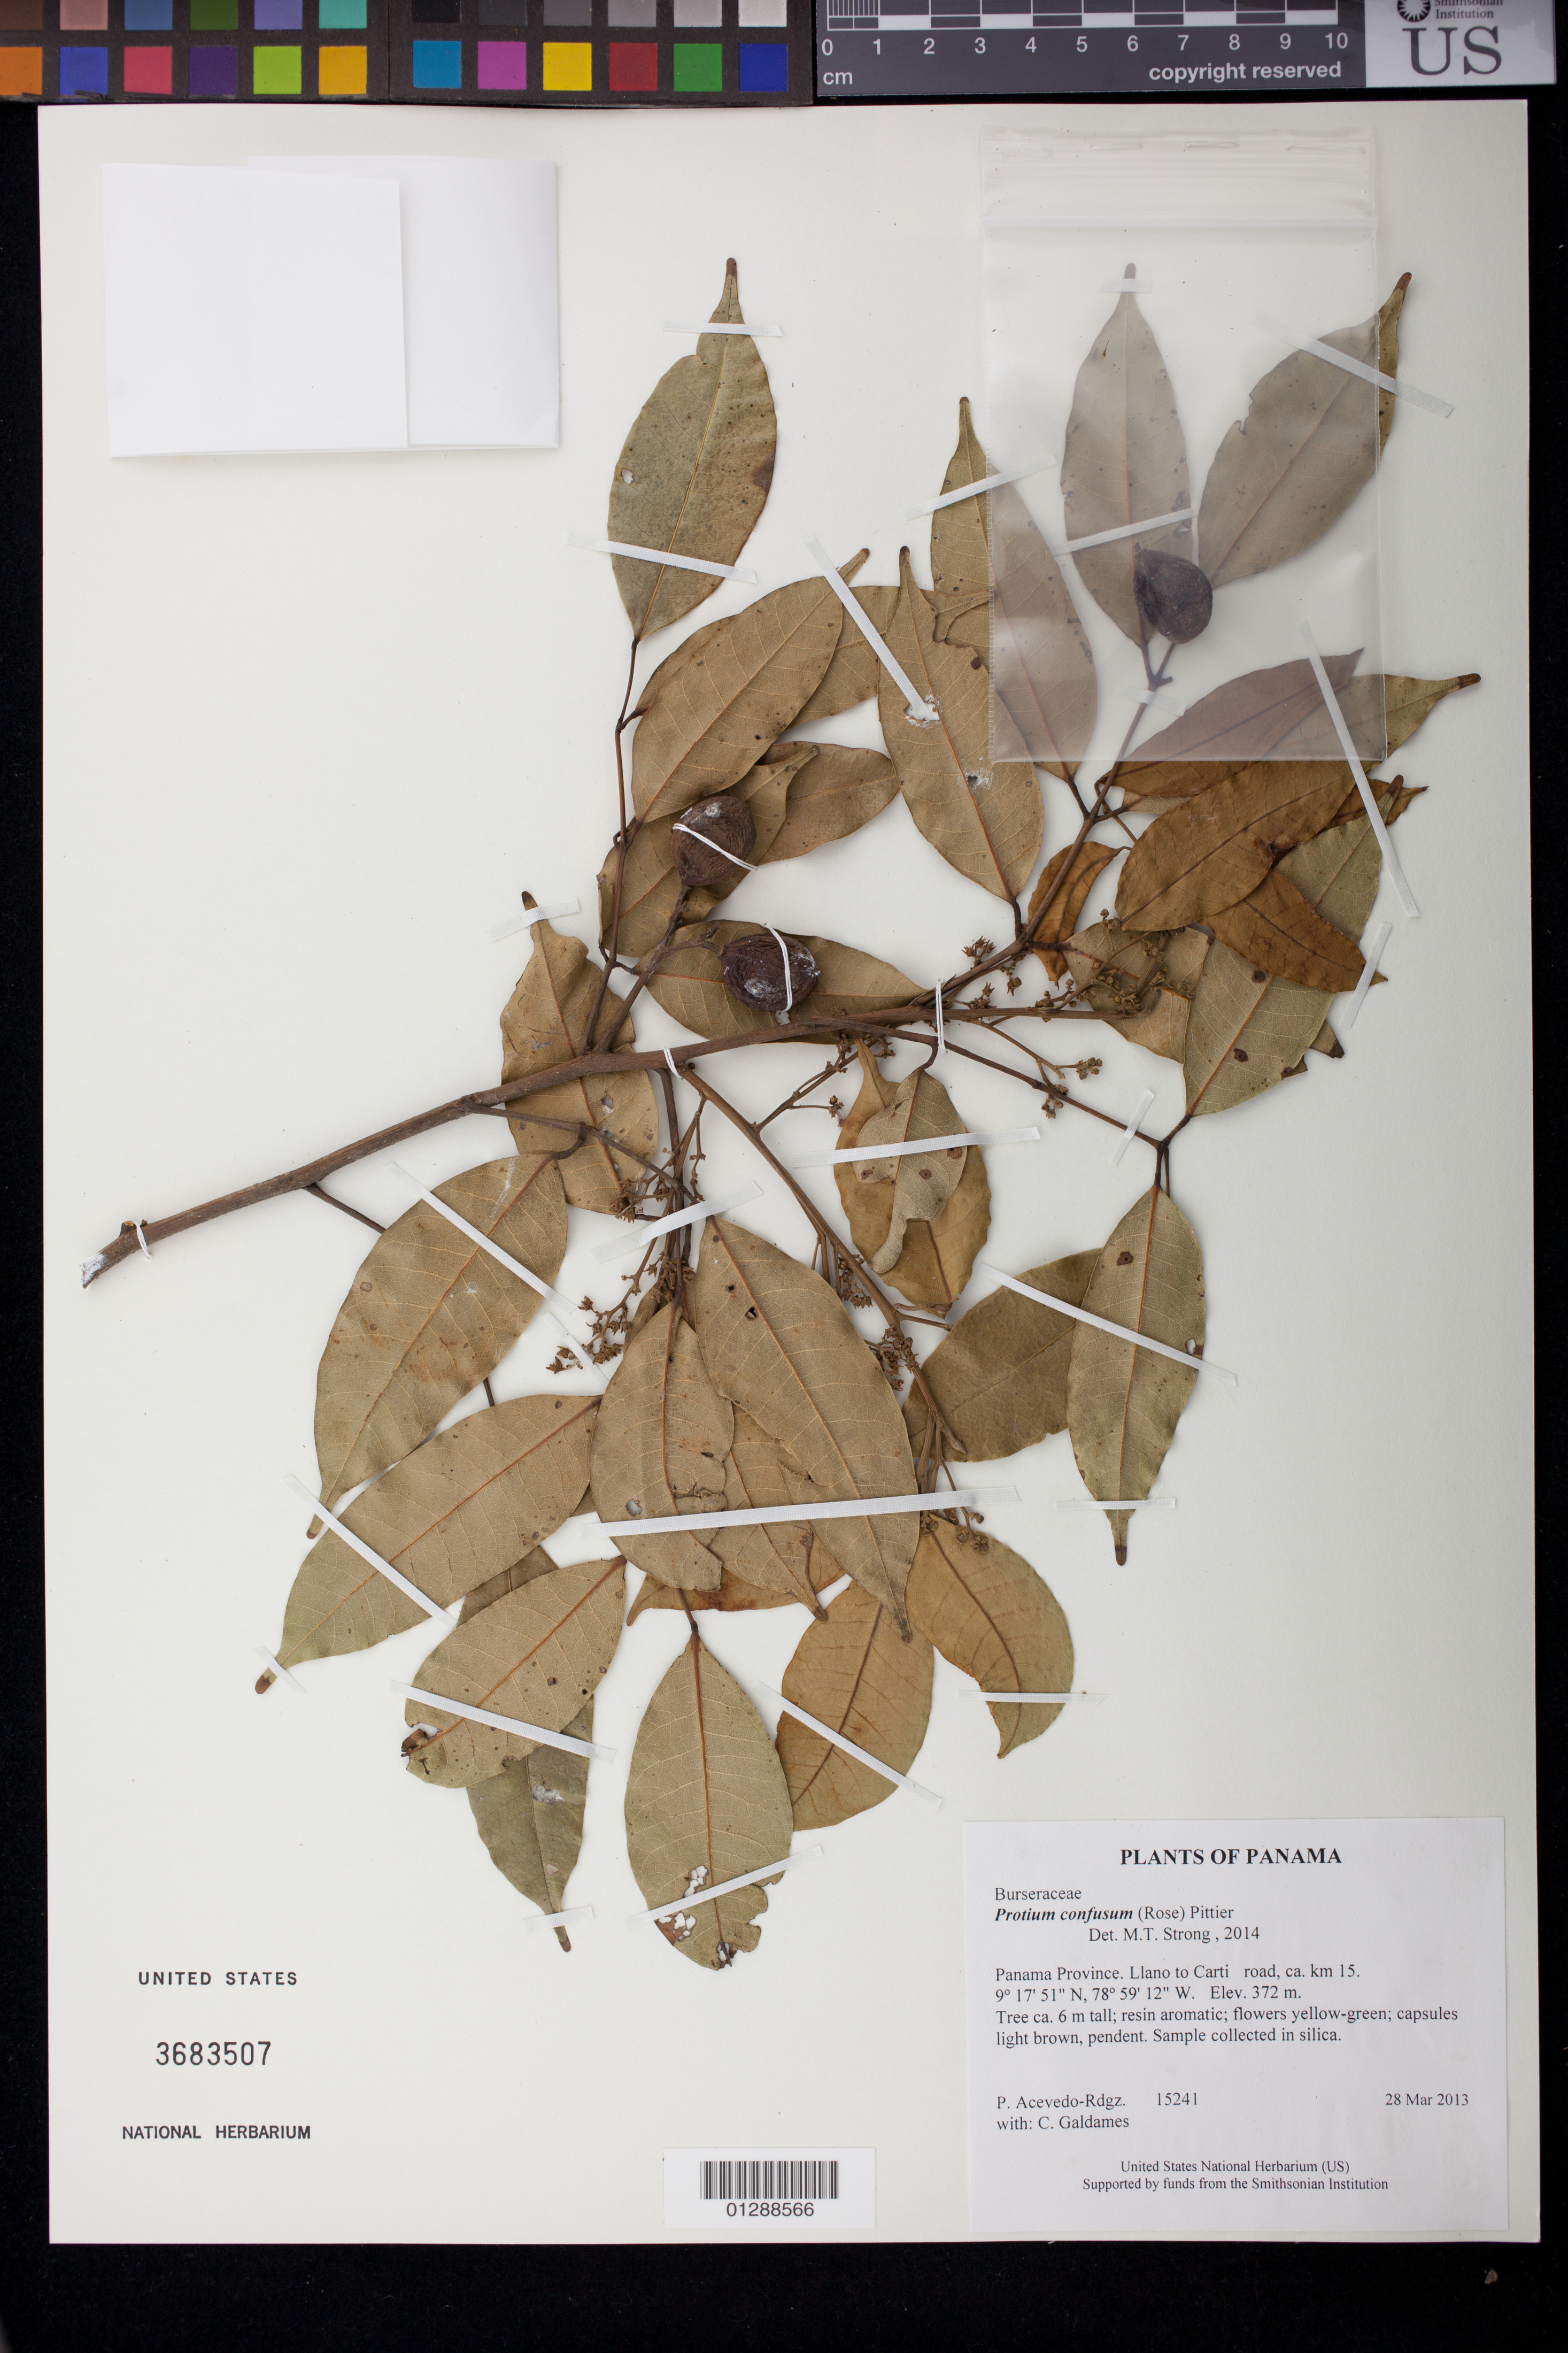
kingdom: Plantae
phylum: Tracheophyta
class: Magnoliopsida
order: Sapindales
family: Burseraceae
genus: Protium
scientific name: Protium confusum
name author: (Rose) Pittier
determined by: Strong, M. T., (US), Smithsonian Institution - National Museum of Natural History (UNITED STATES)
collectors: P. Acevedo-Rodr. & C. Galdames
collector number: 15241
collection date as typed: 28 Mar 2013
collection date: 2013-03-28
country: Panama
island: Panama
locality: Llano to Carti road, ca. km 15.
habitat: Remnant moist forest along road.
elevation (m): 372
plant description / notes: US, PMA, SCZ, MO, GH, P, B, NY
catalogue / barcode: US 3683507